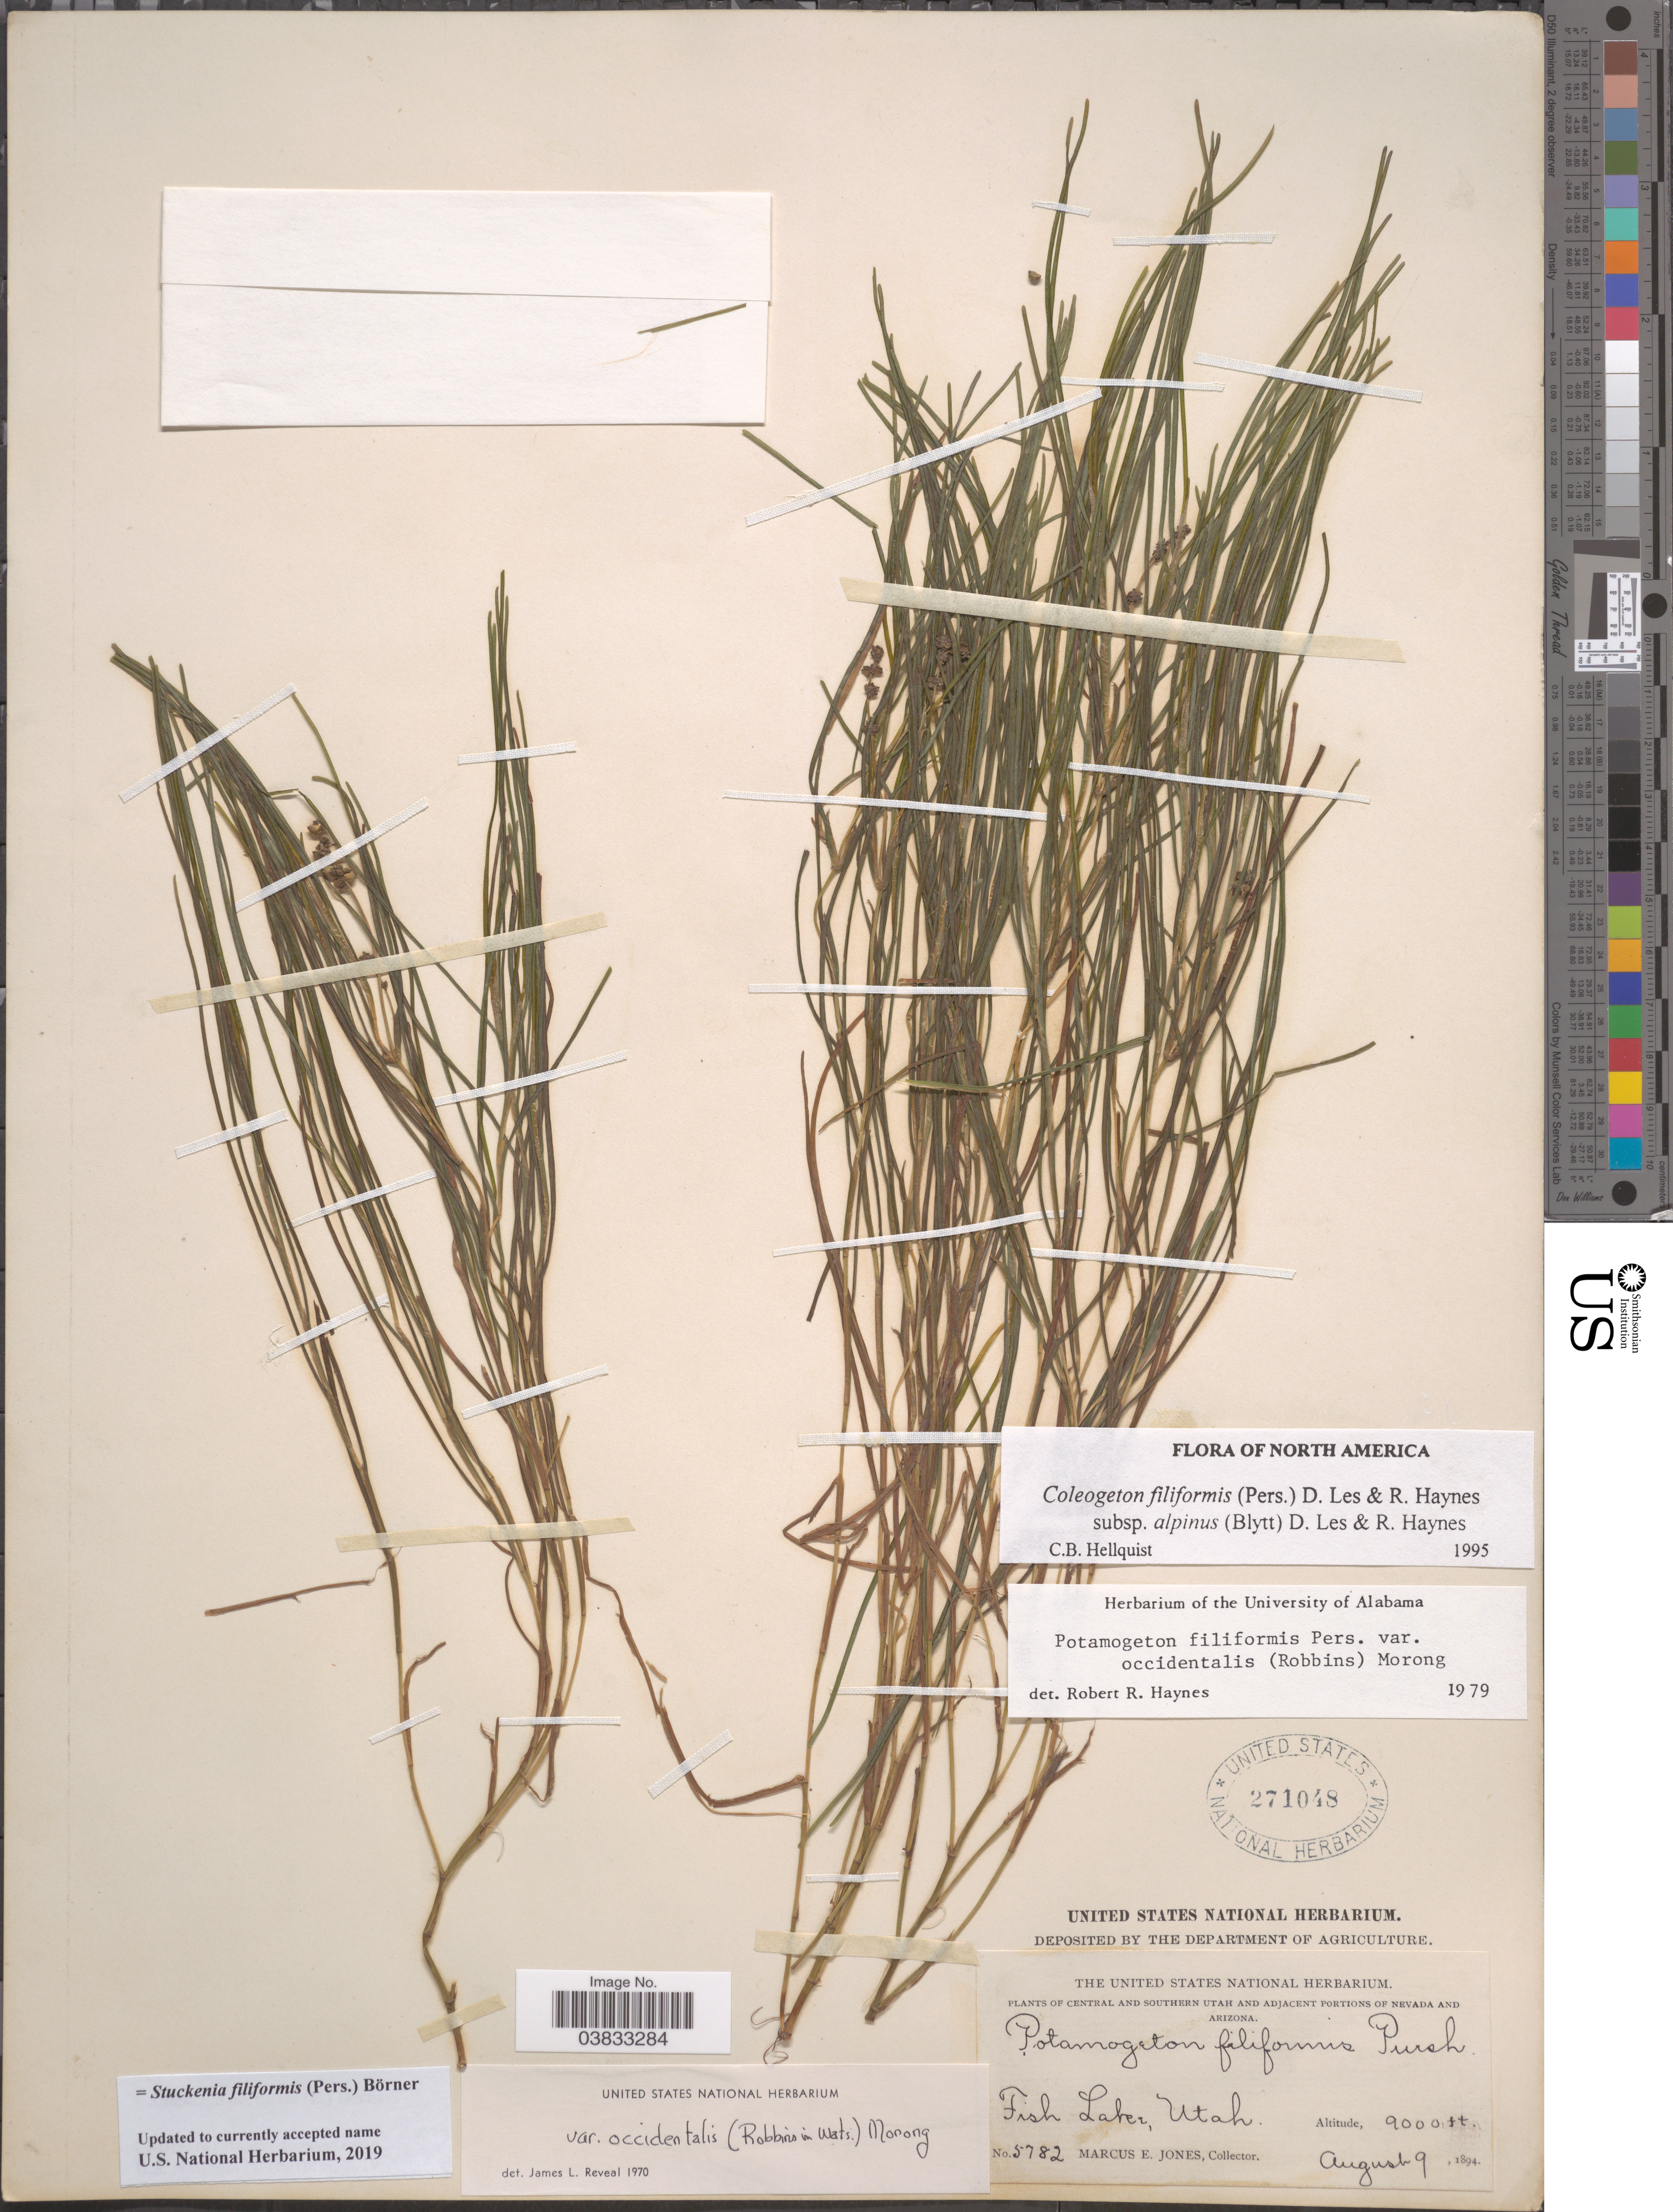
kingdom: Plantae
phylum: Tracheophyta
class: Liliopsida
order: Alismatales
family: Potamogetonaceae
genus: Stuckenia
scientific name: Stuckenia filiformis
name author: (Pers.) Börner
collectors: M. E. Jones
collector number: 5782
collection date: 1894-08-09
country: United States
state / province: Utah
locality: Central and Southern Utah. Fish Lake.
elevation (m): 2743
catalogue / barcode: US 271048